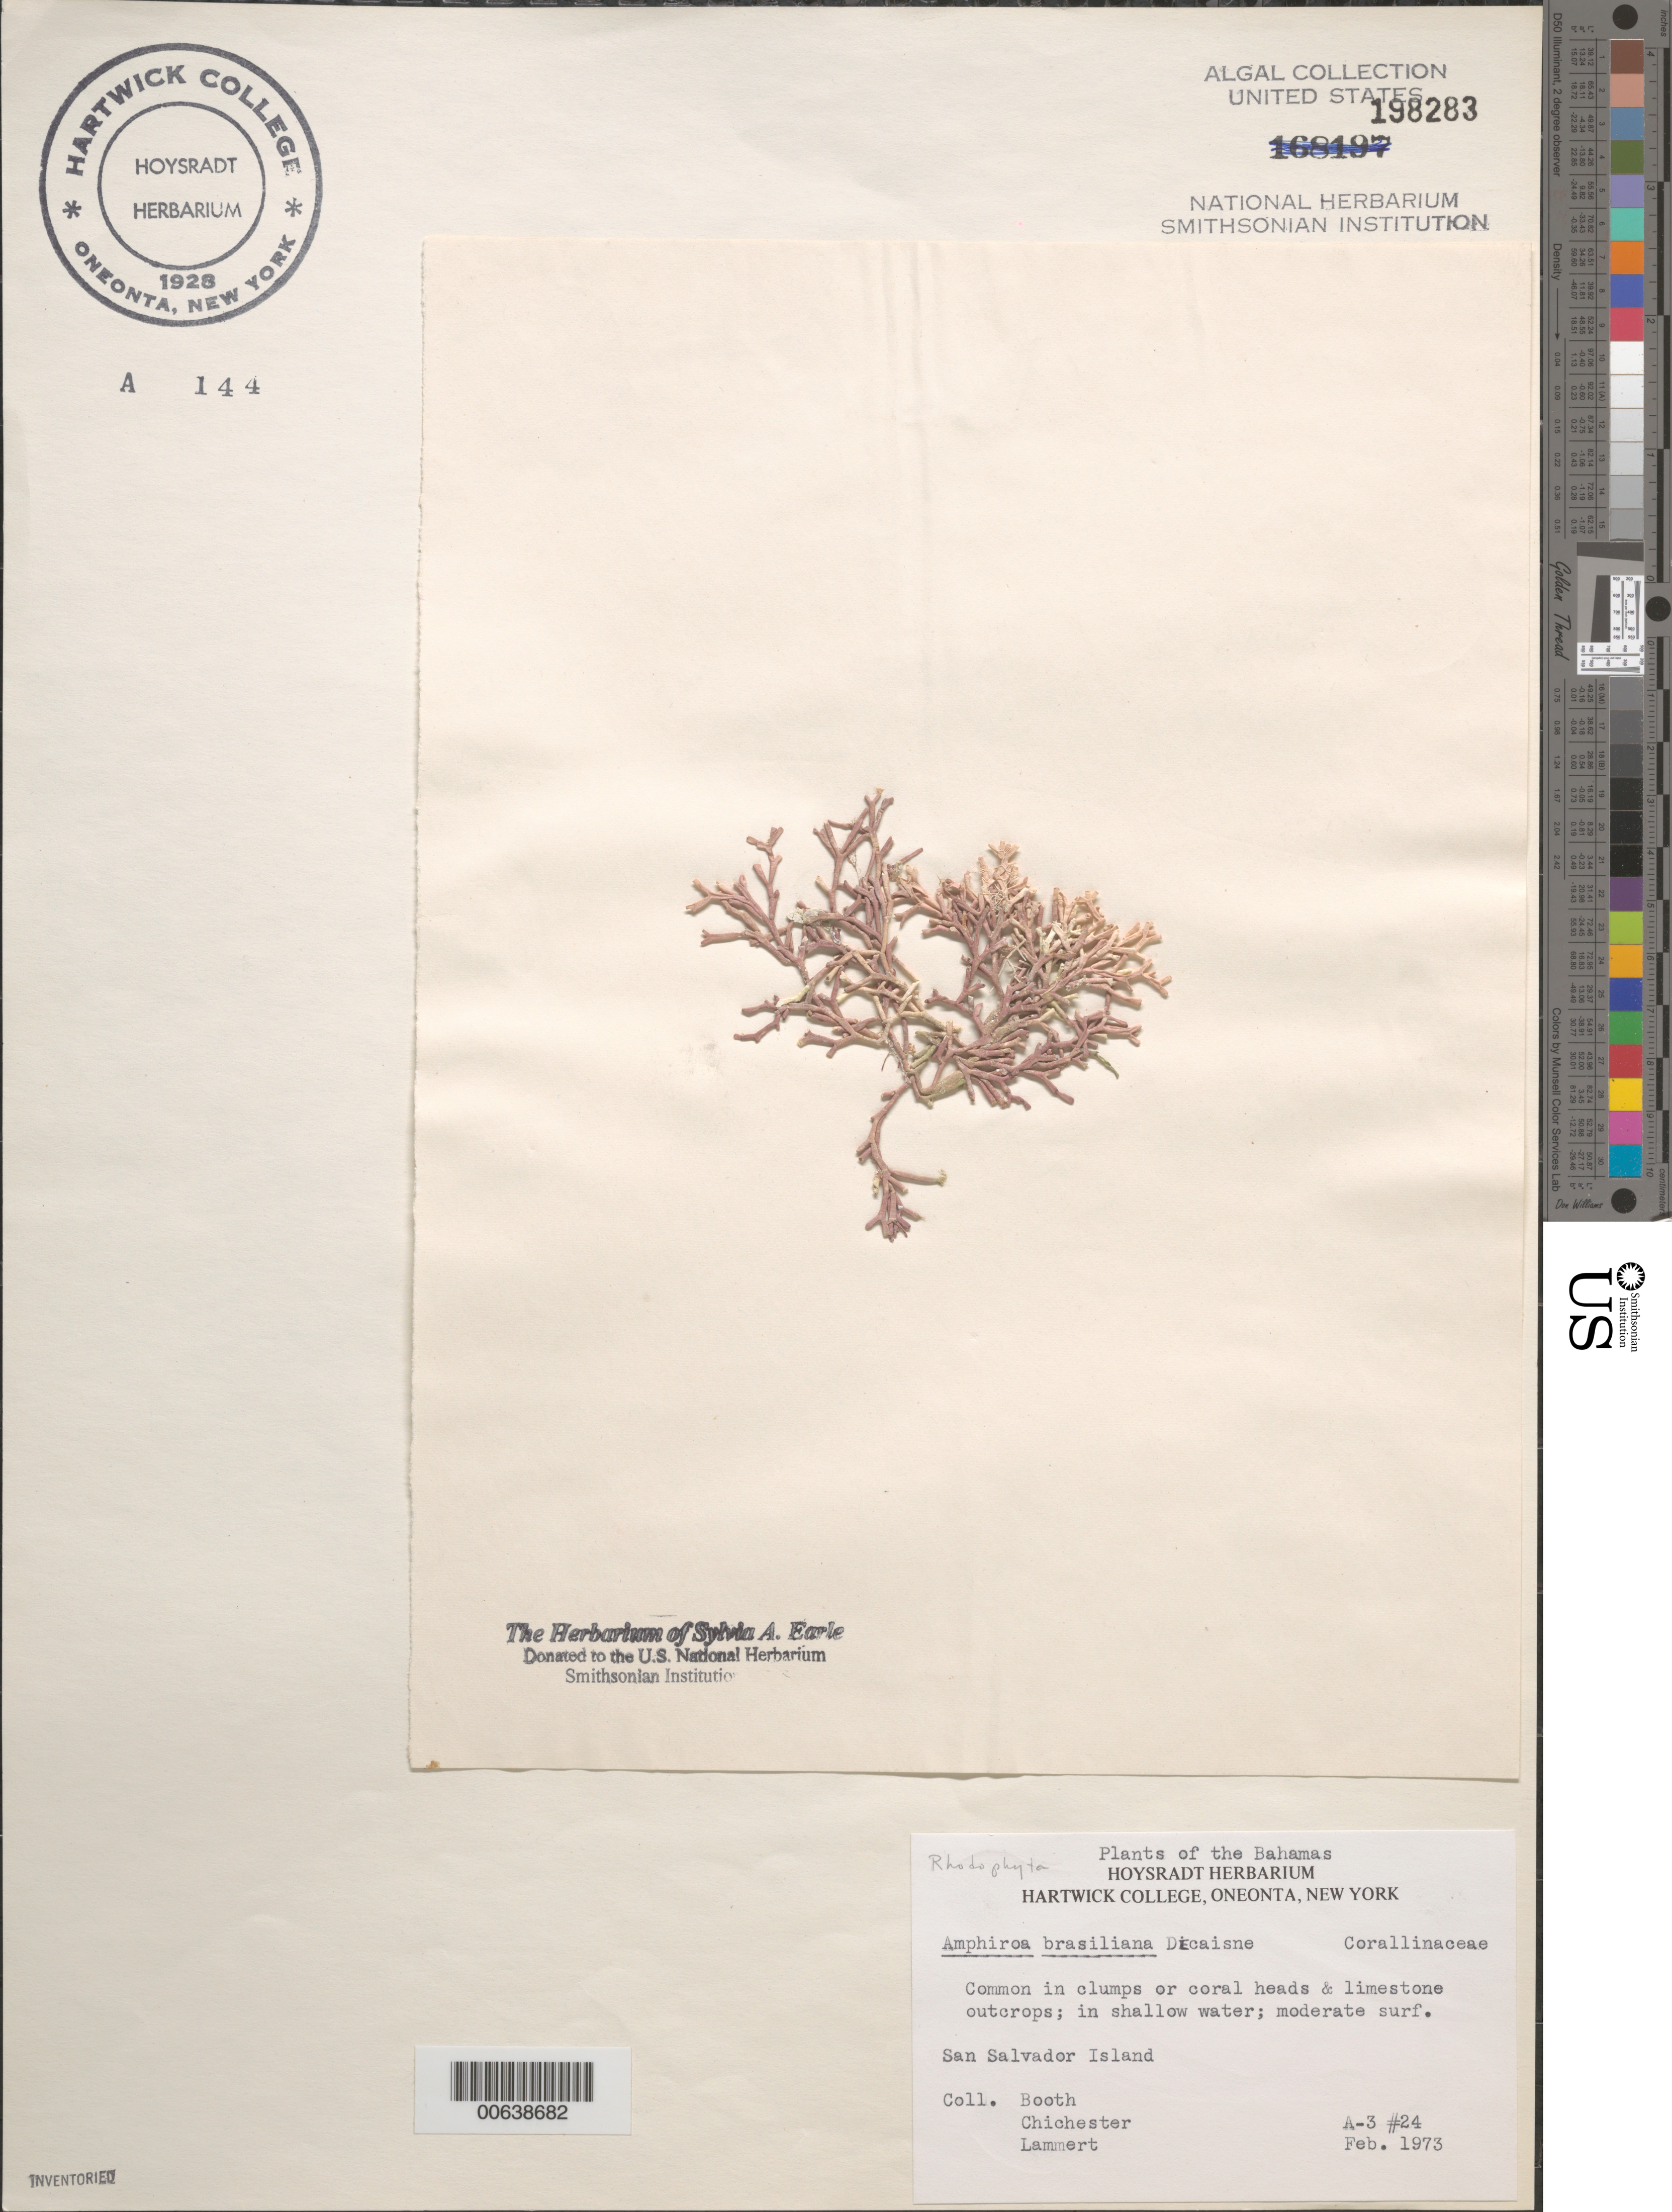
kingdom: Plantae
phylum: Rhodophyta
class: Florideophyceae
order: Corallinales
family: Lithophyllaceae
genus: Amphiroa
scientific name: Amphiroa brasiliana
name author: Decne.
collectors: -. Booth, -. Chichester & -. Lammert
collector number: A-3 24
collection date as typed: Feb 1973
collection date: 1973-02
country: Bahamas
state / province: San Salvador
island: San Salvador Island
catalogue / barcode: US 198283